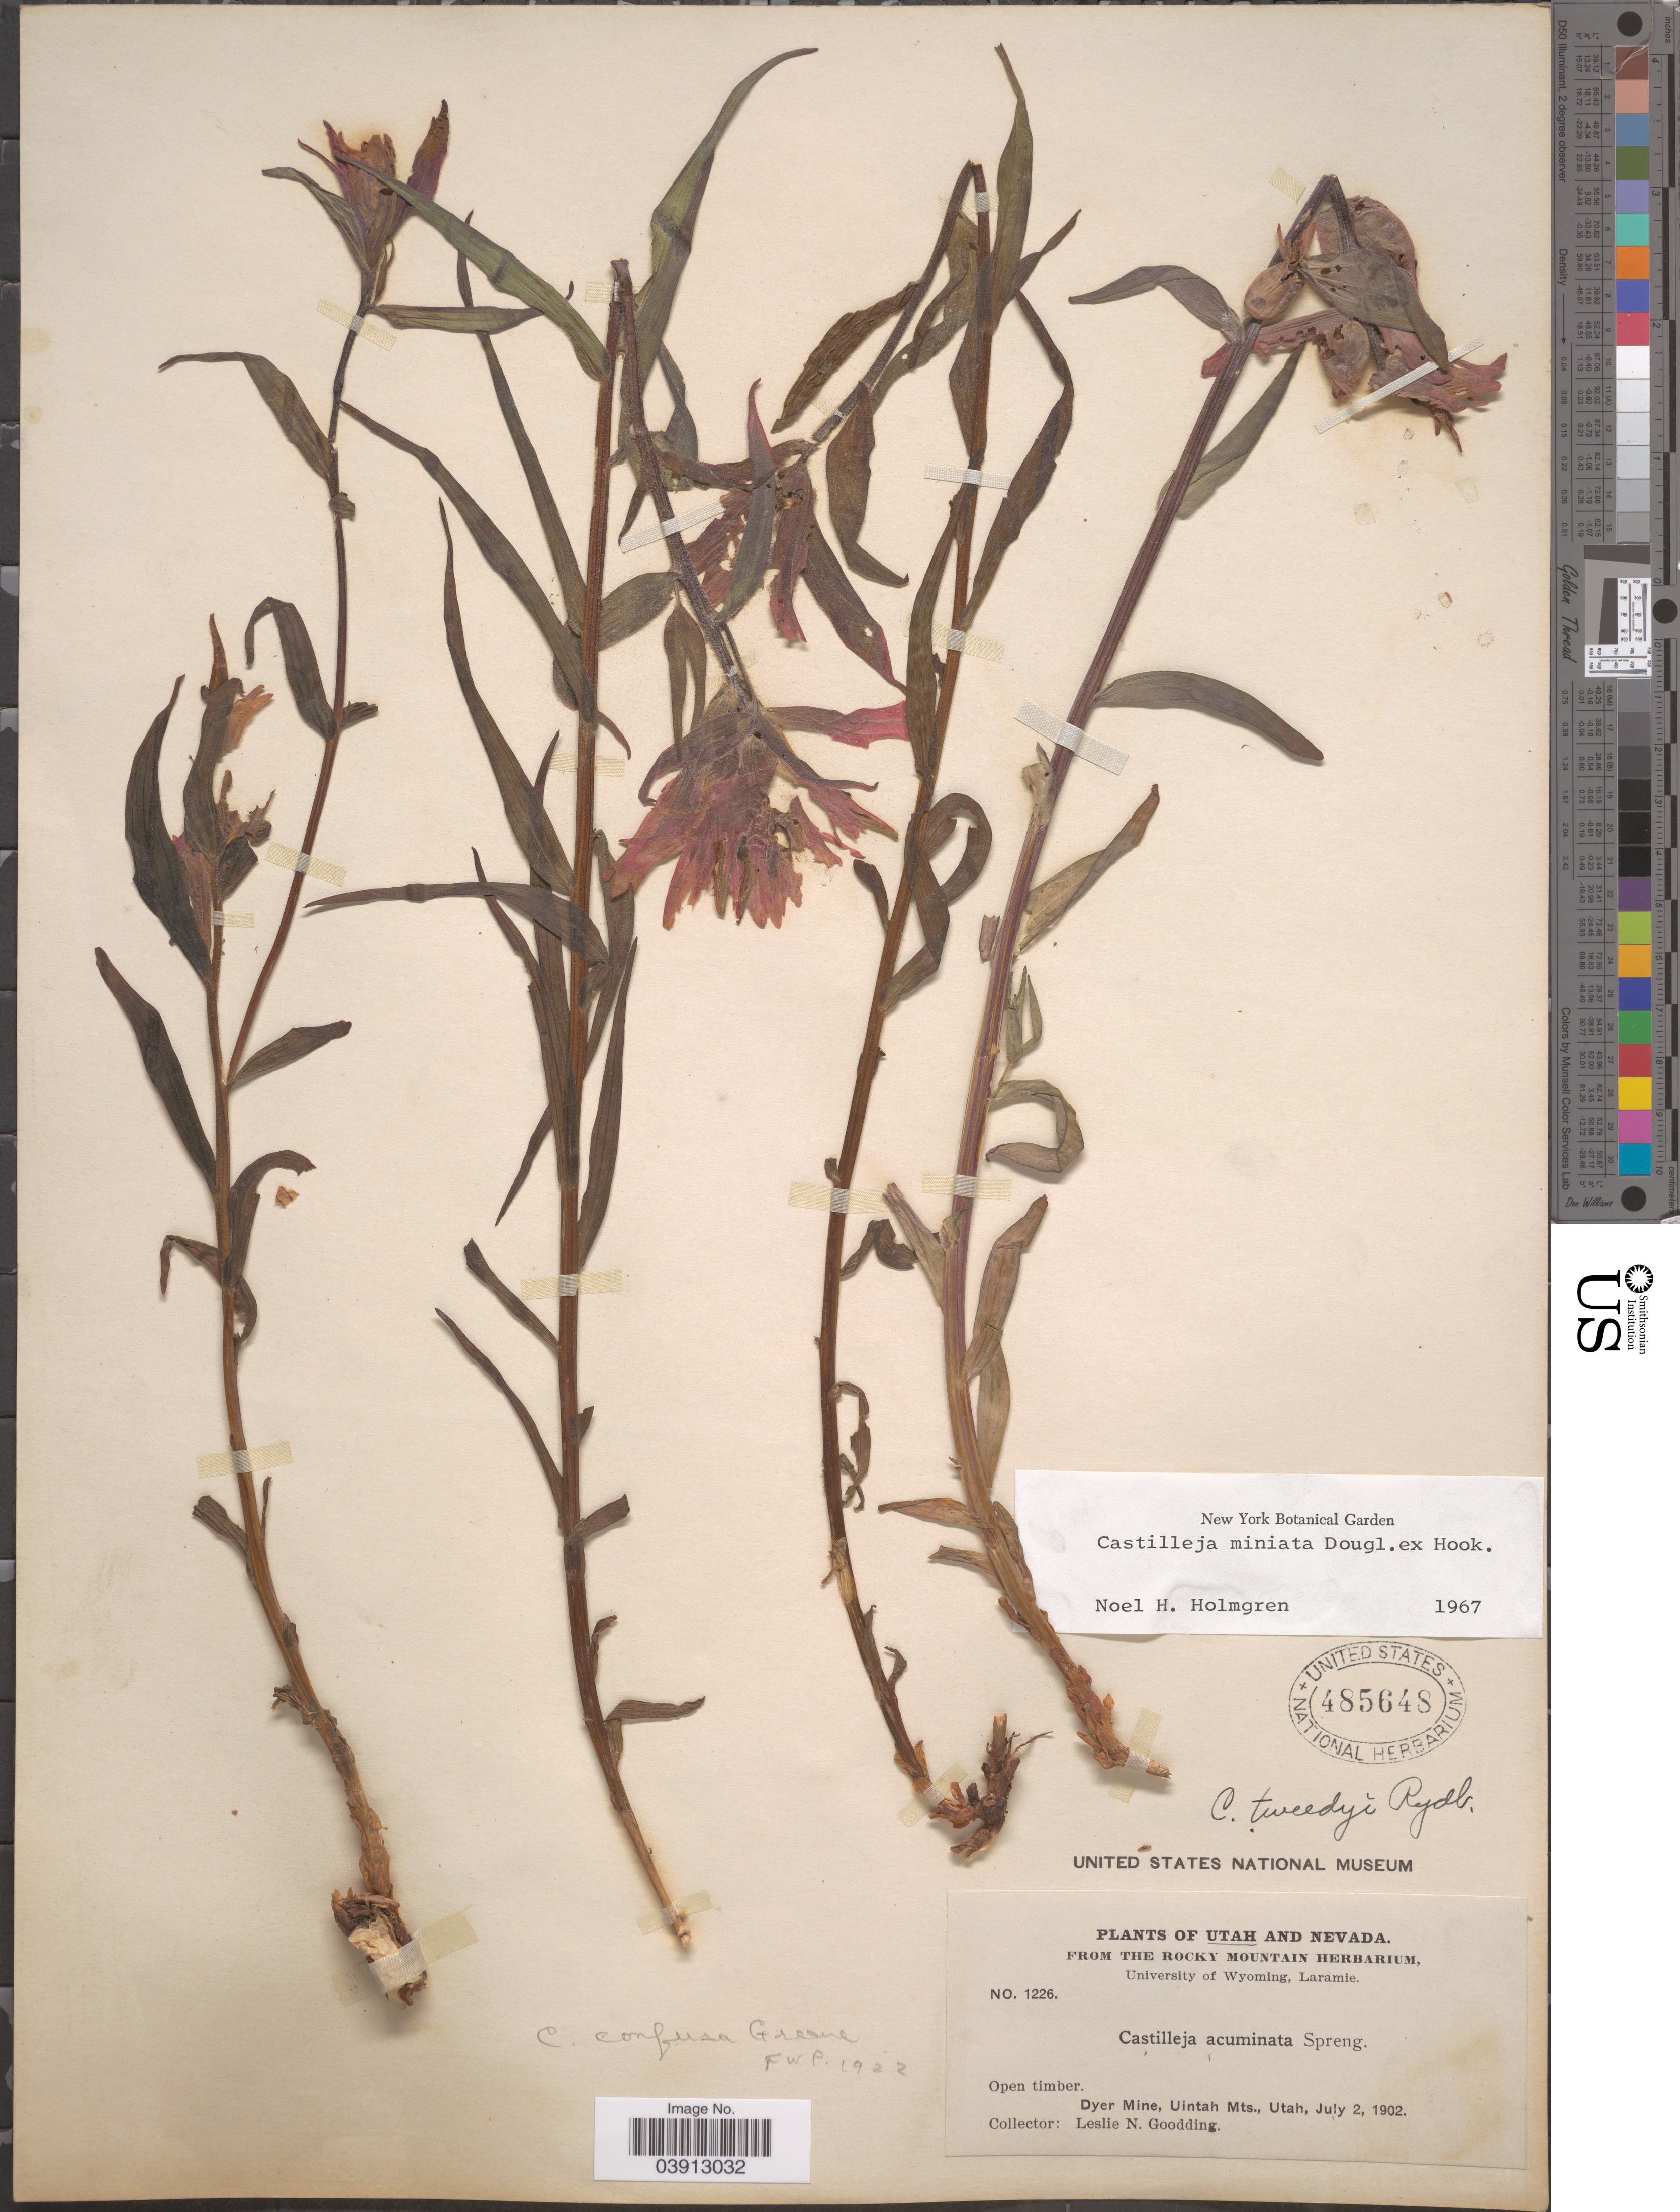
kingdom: Plantae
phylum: Tracheophyta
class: Magnoliopsida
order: Lamiales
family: Orobanchaceae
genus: Castilleja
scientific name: Castilleja miniata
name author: Douglas ex Hook.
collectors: L. N. Goodding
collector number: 1226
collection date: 1902-07-02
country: United States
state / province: Utah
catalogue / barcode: US 485648